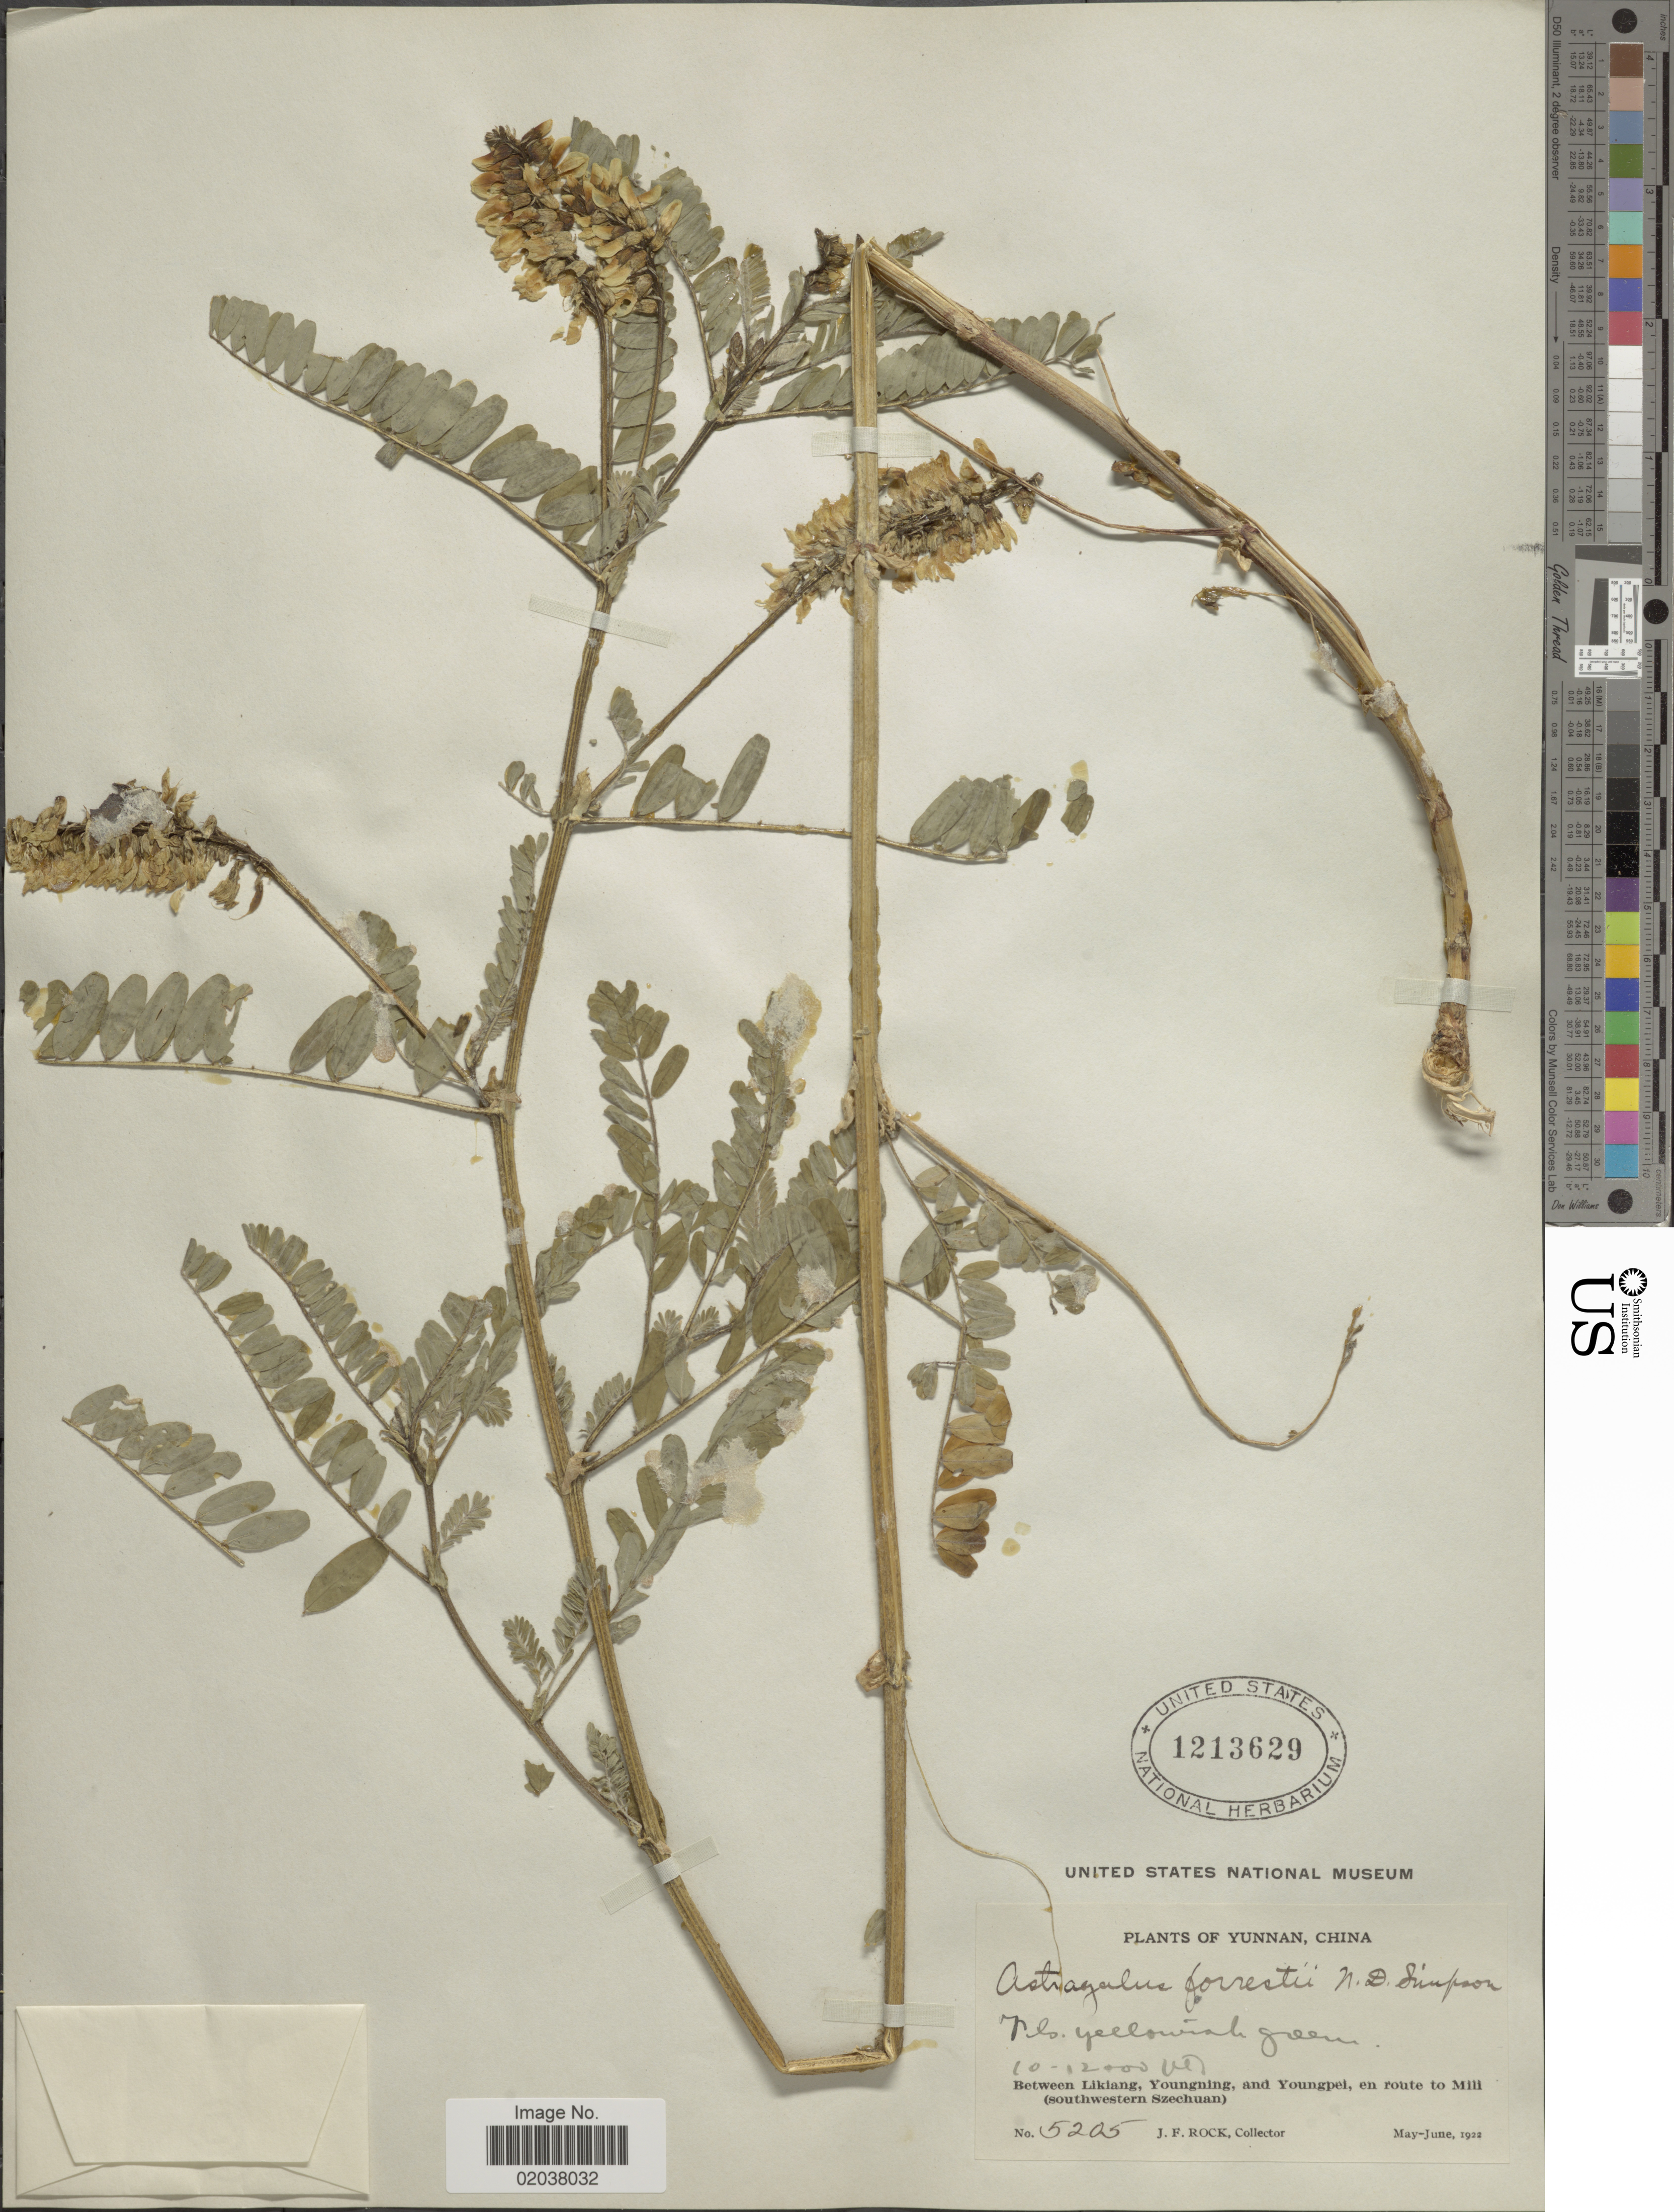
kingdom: Plantae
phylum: Tracheophyta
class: Magnoliopsida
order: Fabales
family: Fabaceae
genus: Astragalus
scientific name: Astragalus forrestii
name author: N.D. Simpson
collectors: J. Rock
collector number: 5205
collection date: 1922-05/1922-06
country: China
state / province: Yunnan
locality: Between Likiang, Youngning, and Youngpei, en route to Mili (southwestern Szechuan)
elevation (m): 3048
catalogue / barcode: US 1213629